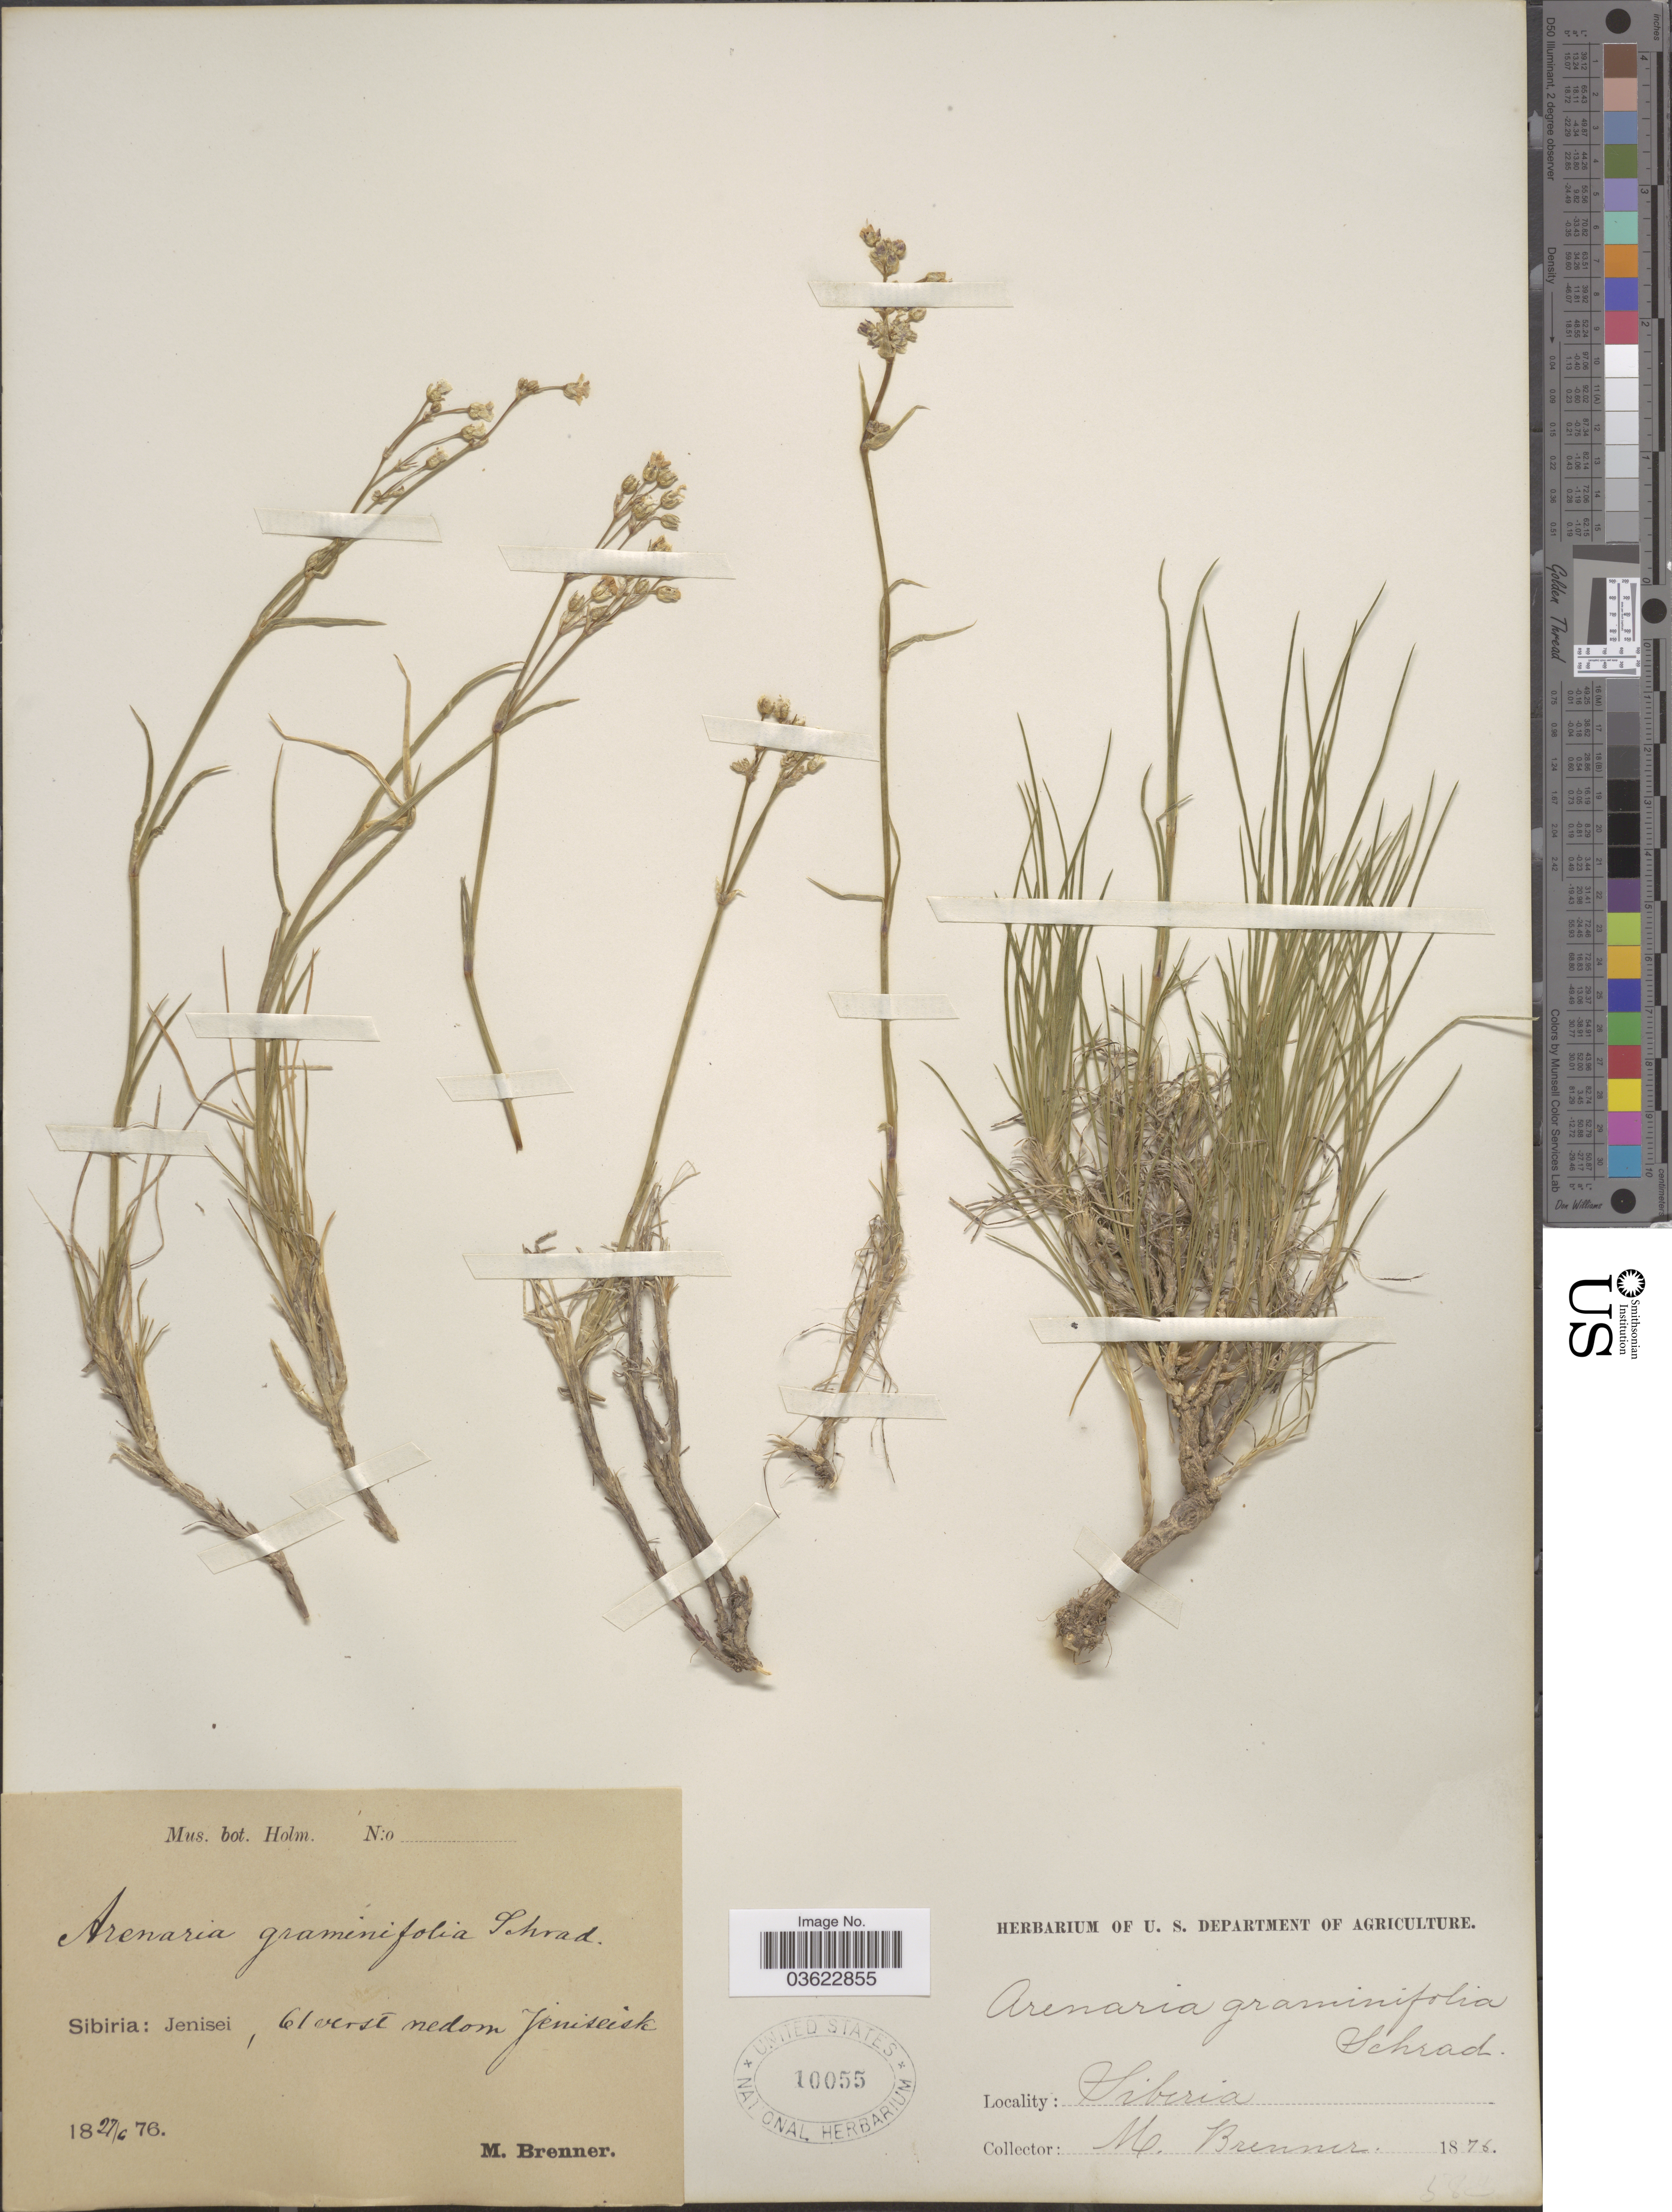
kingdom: Plantae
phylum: Tracheophyta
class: Magnoliopsida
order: Caryophyllales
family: Caryophyllaceae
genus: Eremogone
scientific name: Eremogone procera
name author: (Spreng.) Rchb.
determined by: Strong, Mark T., (BOT), Smithsonian Institution - National Museum of Natural History (UNITED STATES)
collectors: M. Brenner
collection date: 1876-06-27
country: Russian Federation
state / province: Krasnoyarsk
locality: Sibiria: Jenisei, 61 verst nedom Jeniseisk.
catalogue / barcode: US 10055